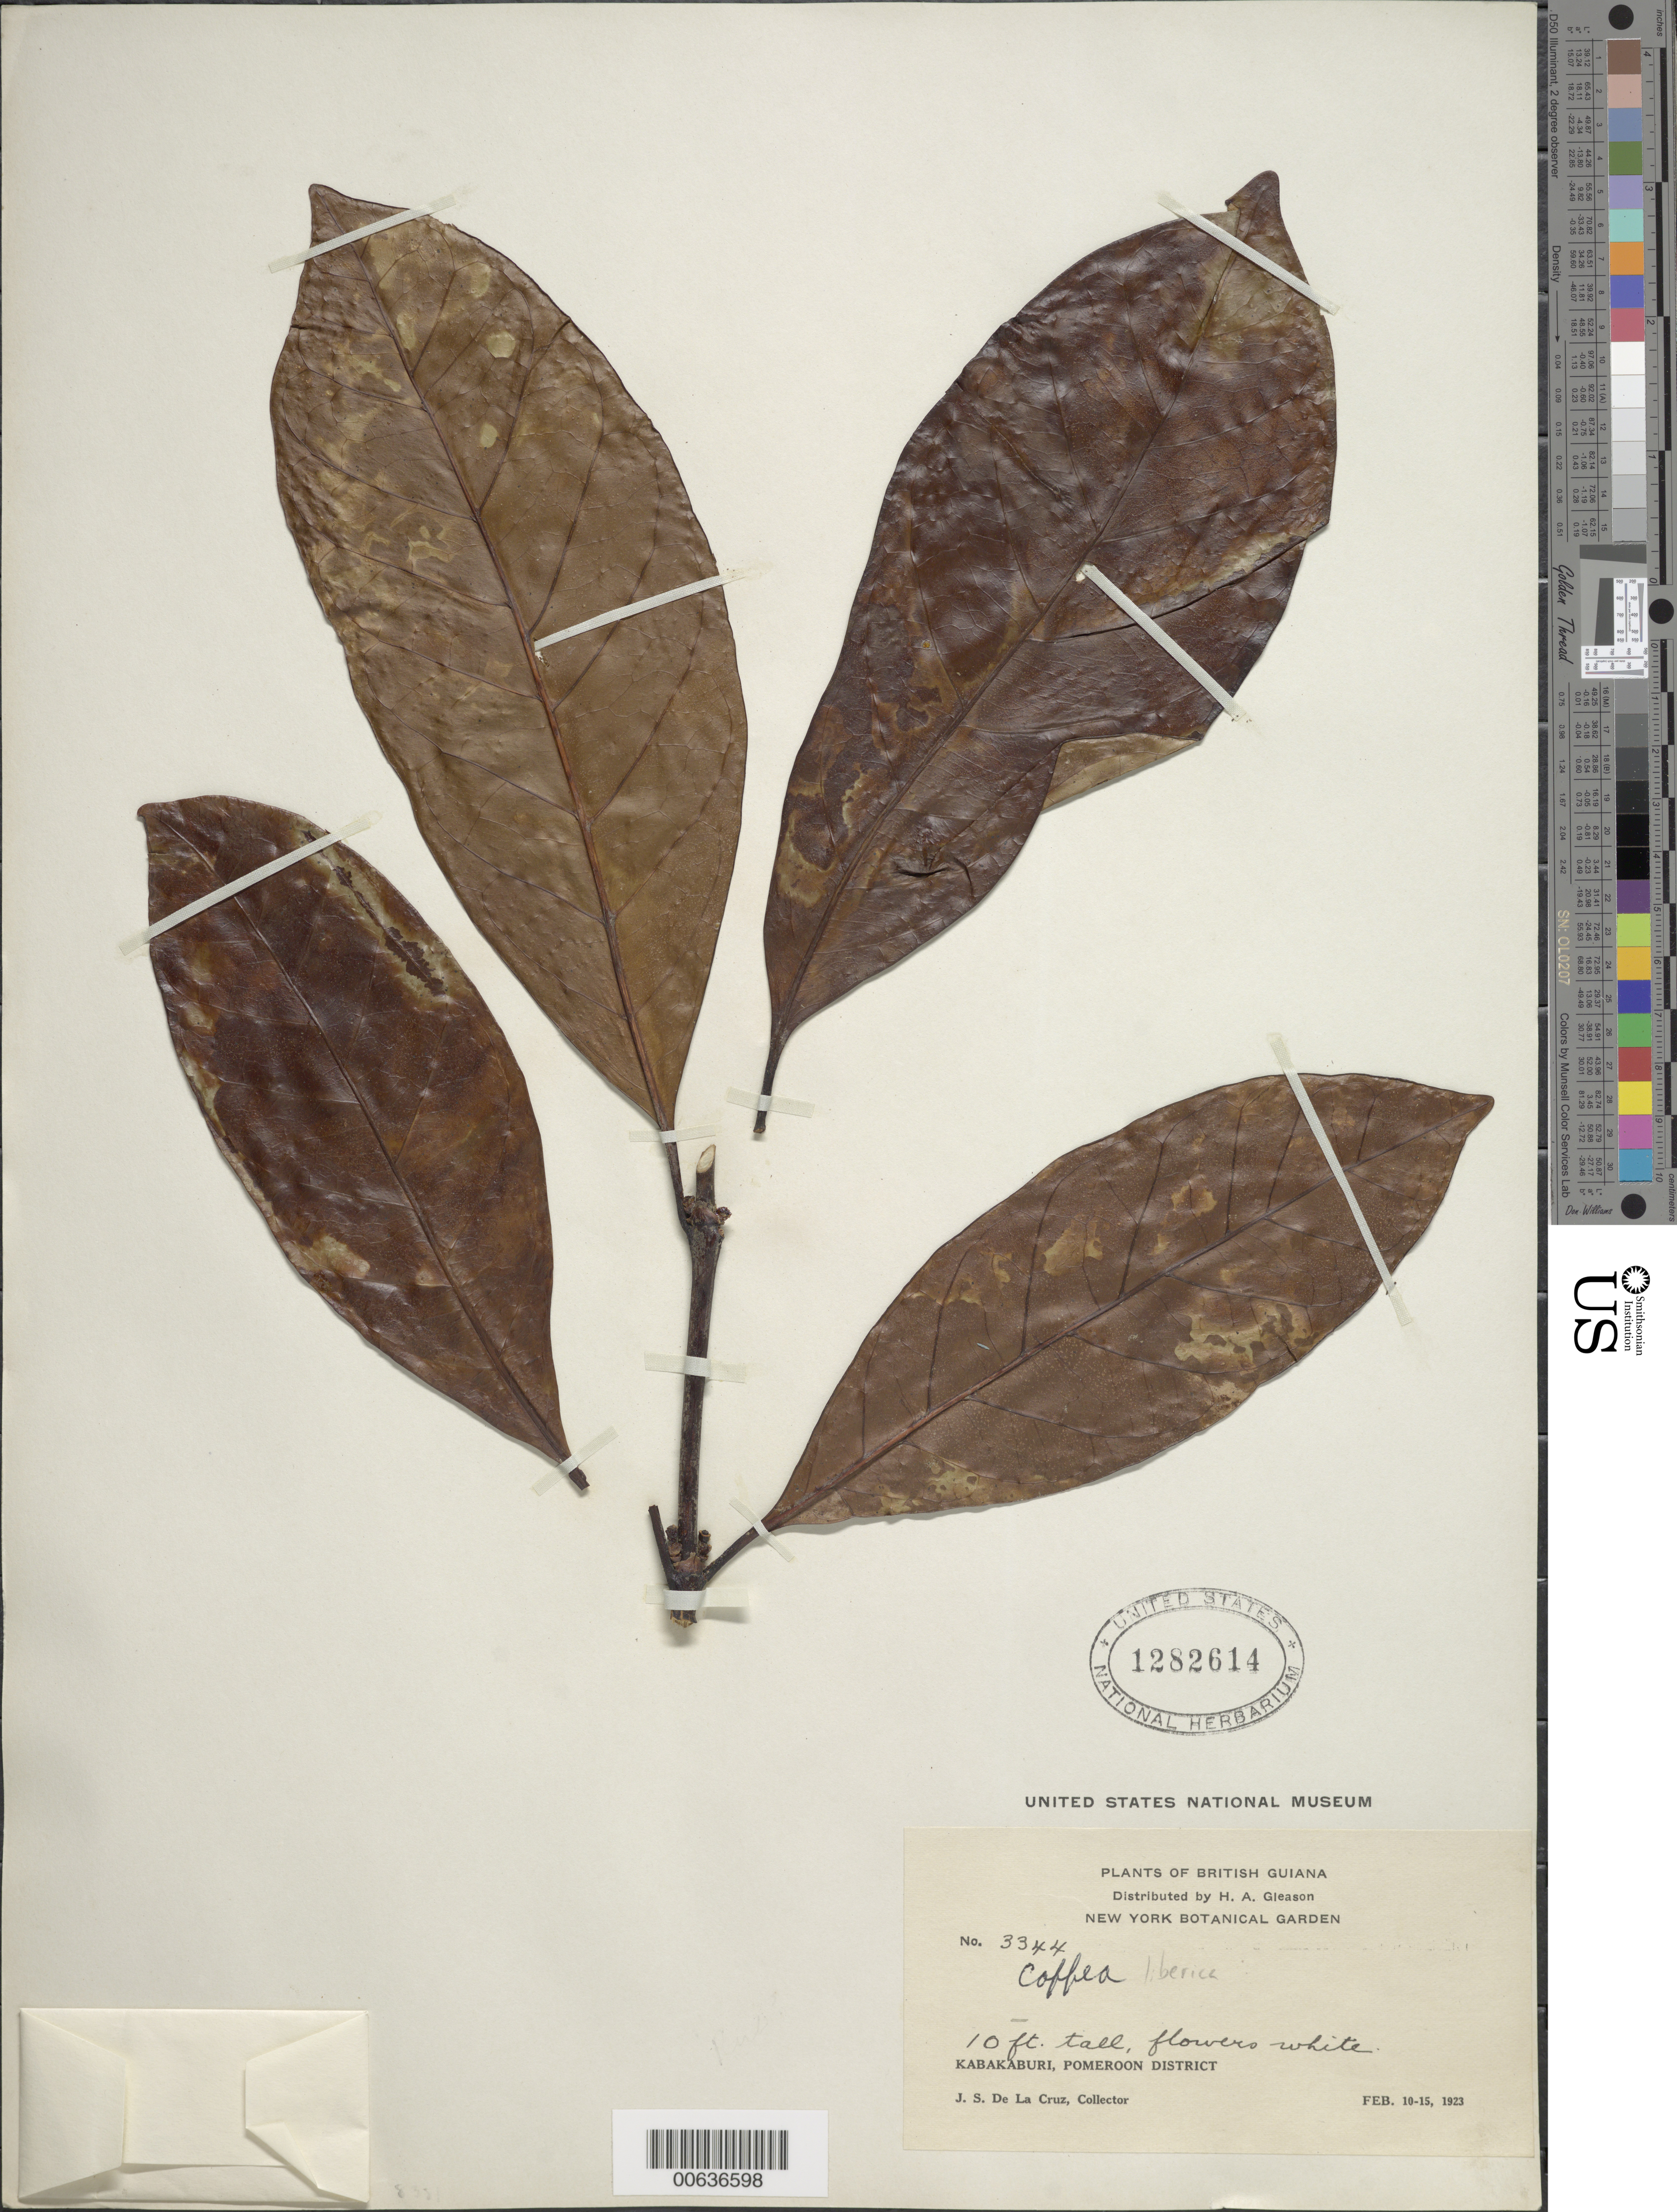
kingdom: Plantae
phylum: Tracheophyta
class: Magnoliopsida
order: Gentianales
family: Rubiaceae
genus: Coffea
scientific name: Coffea liberica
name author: Hiern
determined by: Kirkbride, J. H.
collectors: J. S. de la Cruz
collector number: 3344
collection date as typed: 10-Feb-23 to 15-Feb-23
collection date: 1923-02-10/1923-02-15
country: Guyana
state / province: Pomeroon-Supenaam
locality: Kabakaburi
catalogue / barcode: US 1282614